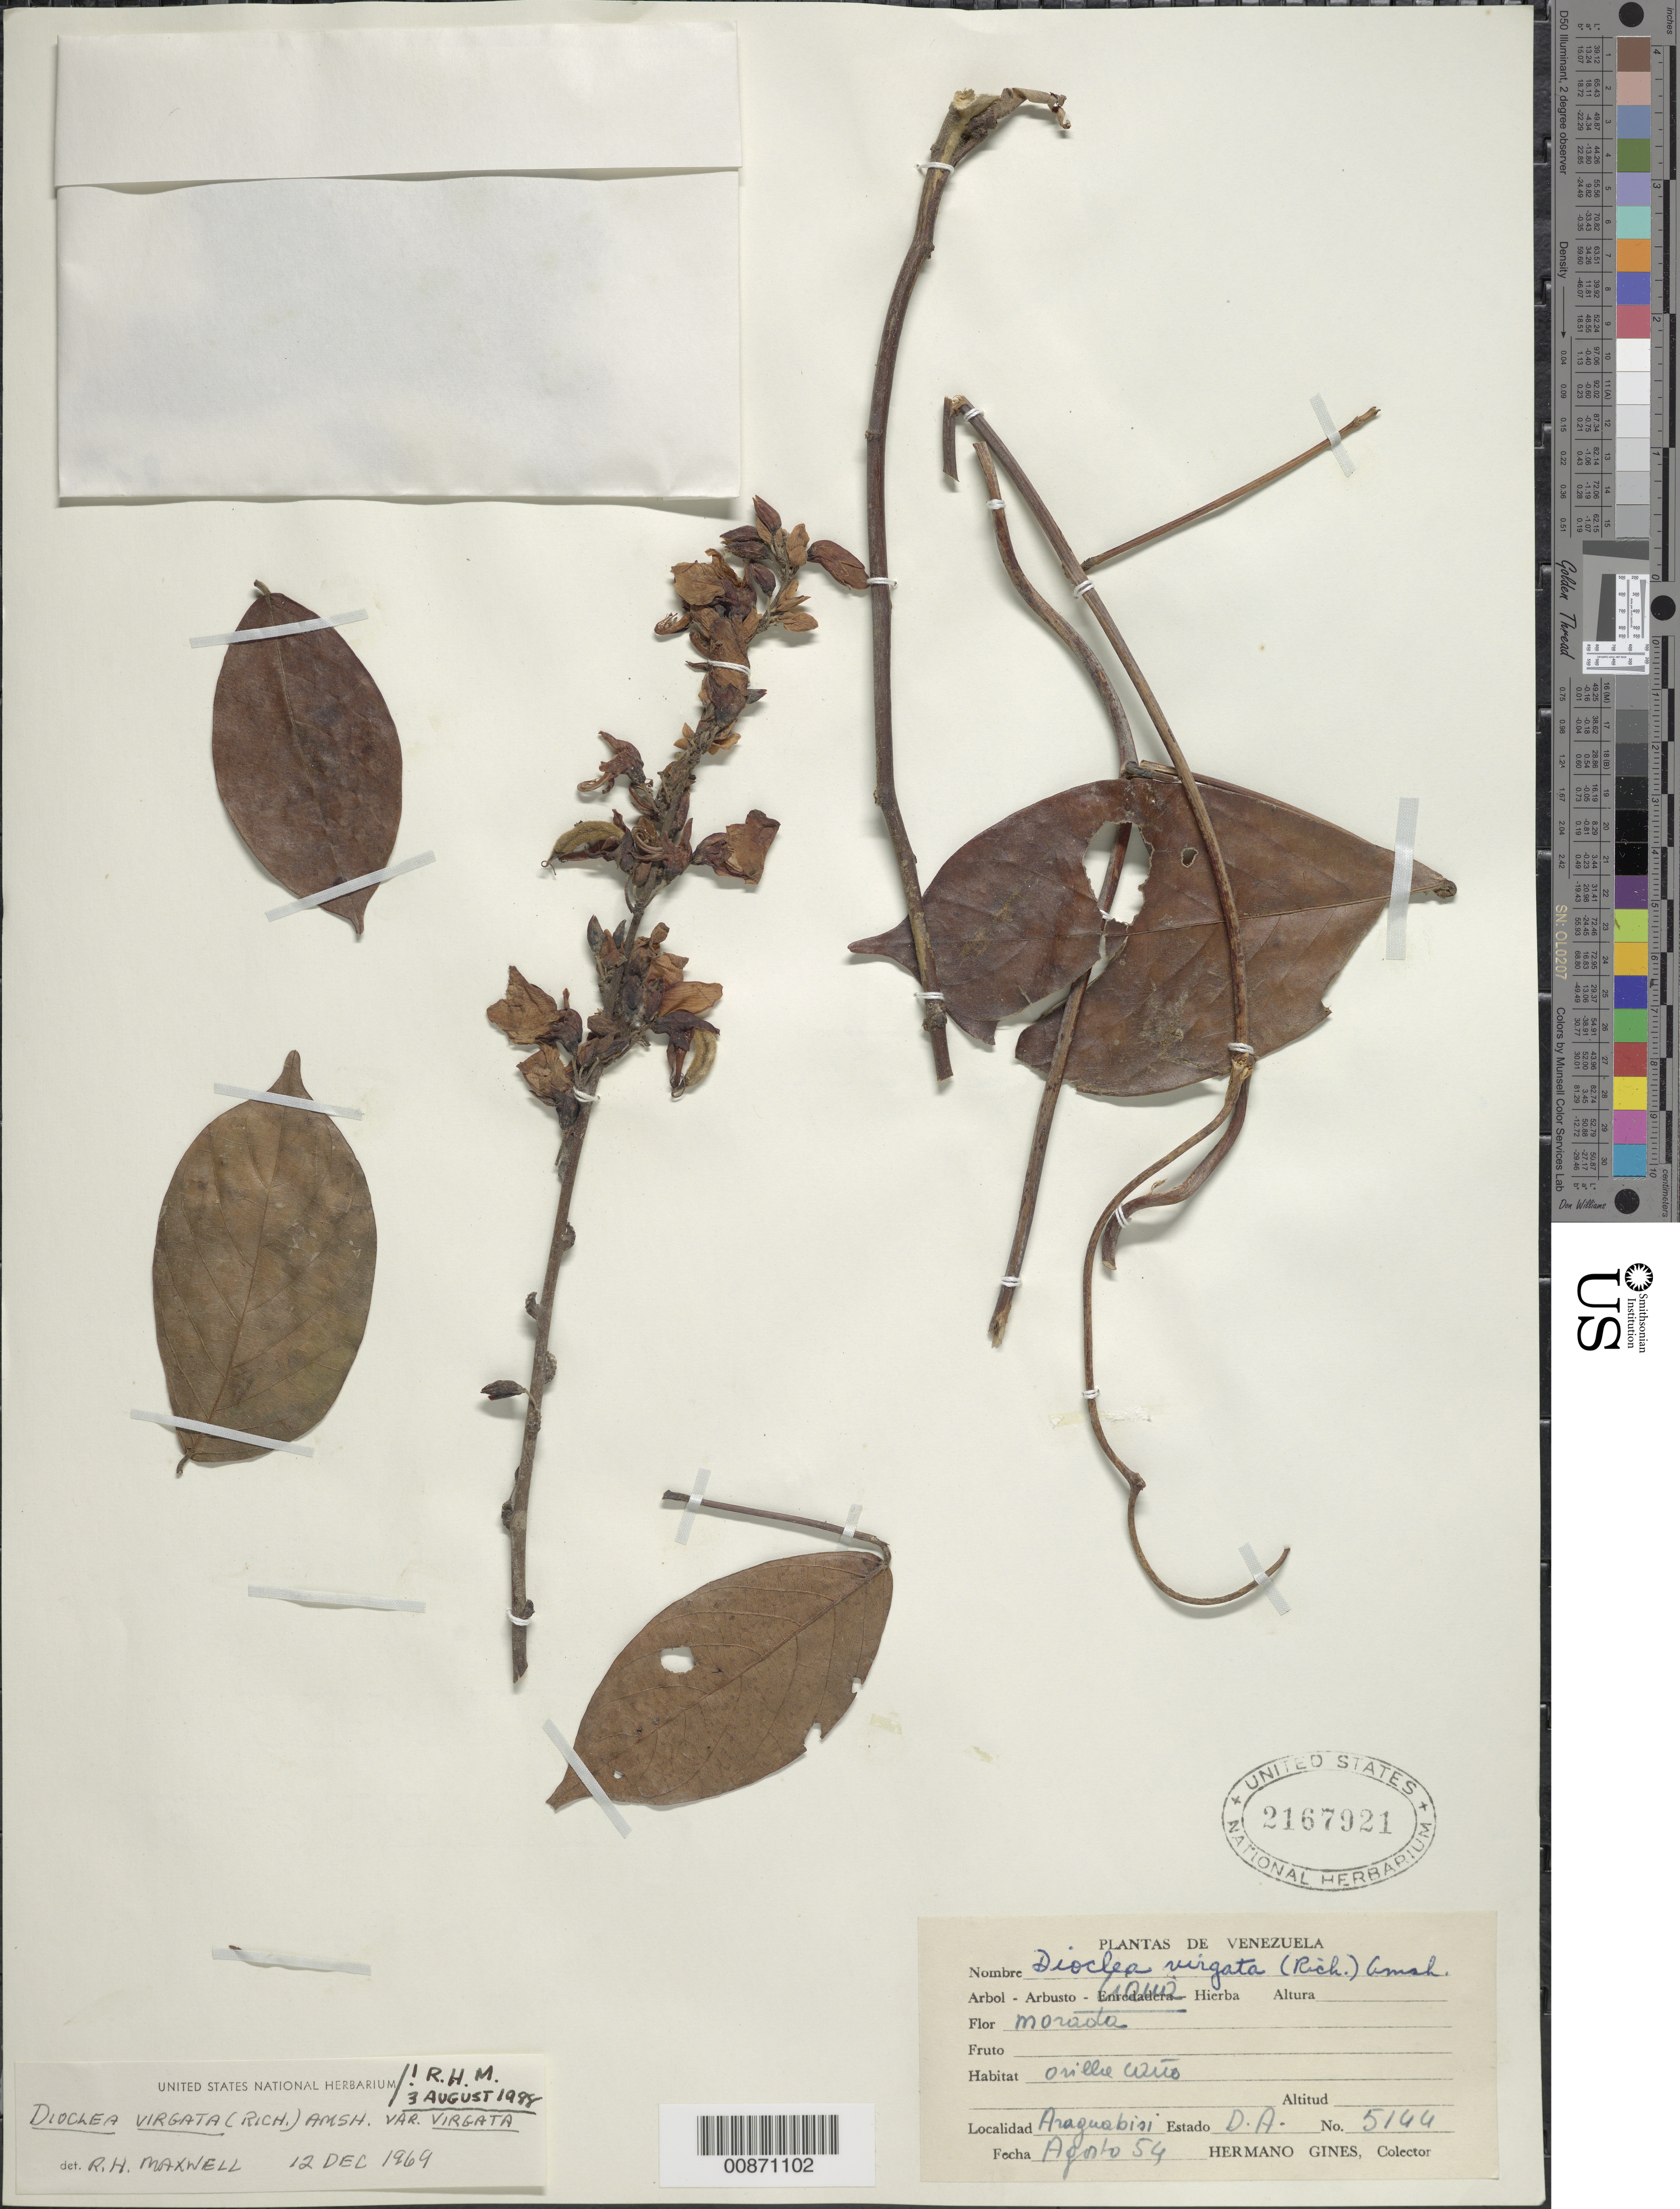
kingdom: Plantae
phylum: Tracheophyta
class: Magnoliopsida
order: Fabales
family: Fabaceae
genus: Dioclea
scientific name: Dioclea virgata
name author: (Rich.) Amshoff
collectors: H. Gines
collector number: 5144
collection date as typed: Aug-54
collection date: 1954-08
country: Venezuela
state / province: Delta Amacuro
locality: Araguabisi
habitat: Orilla cano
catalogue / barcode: US 2167921